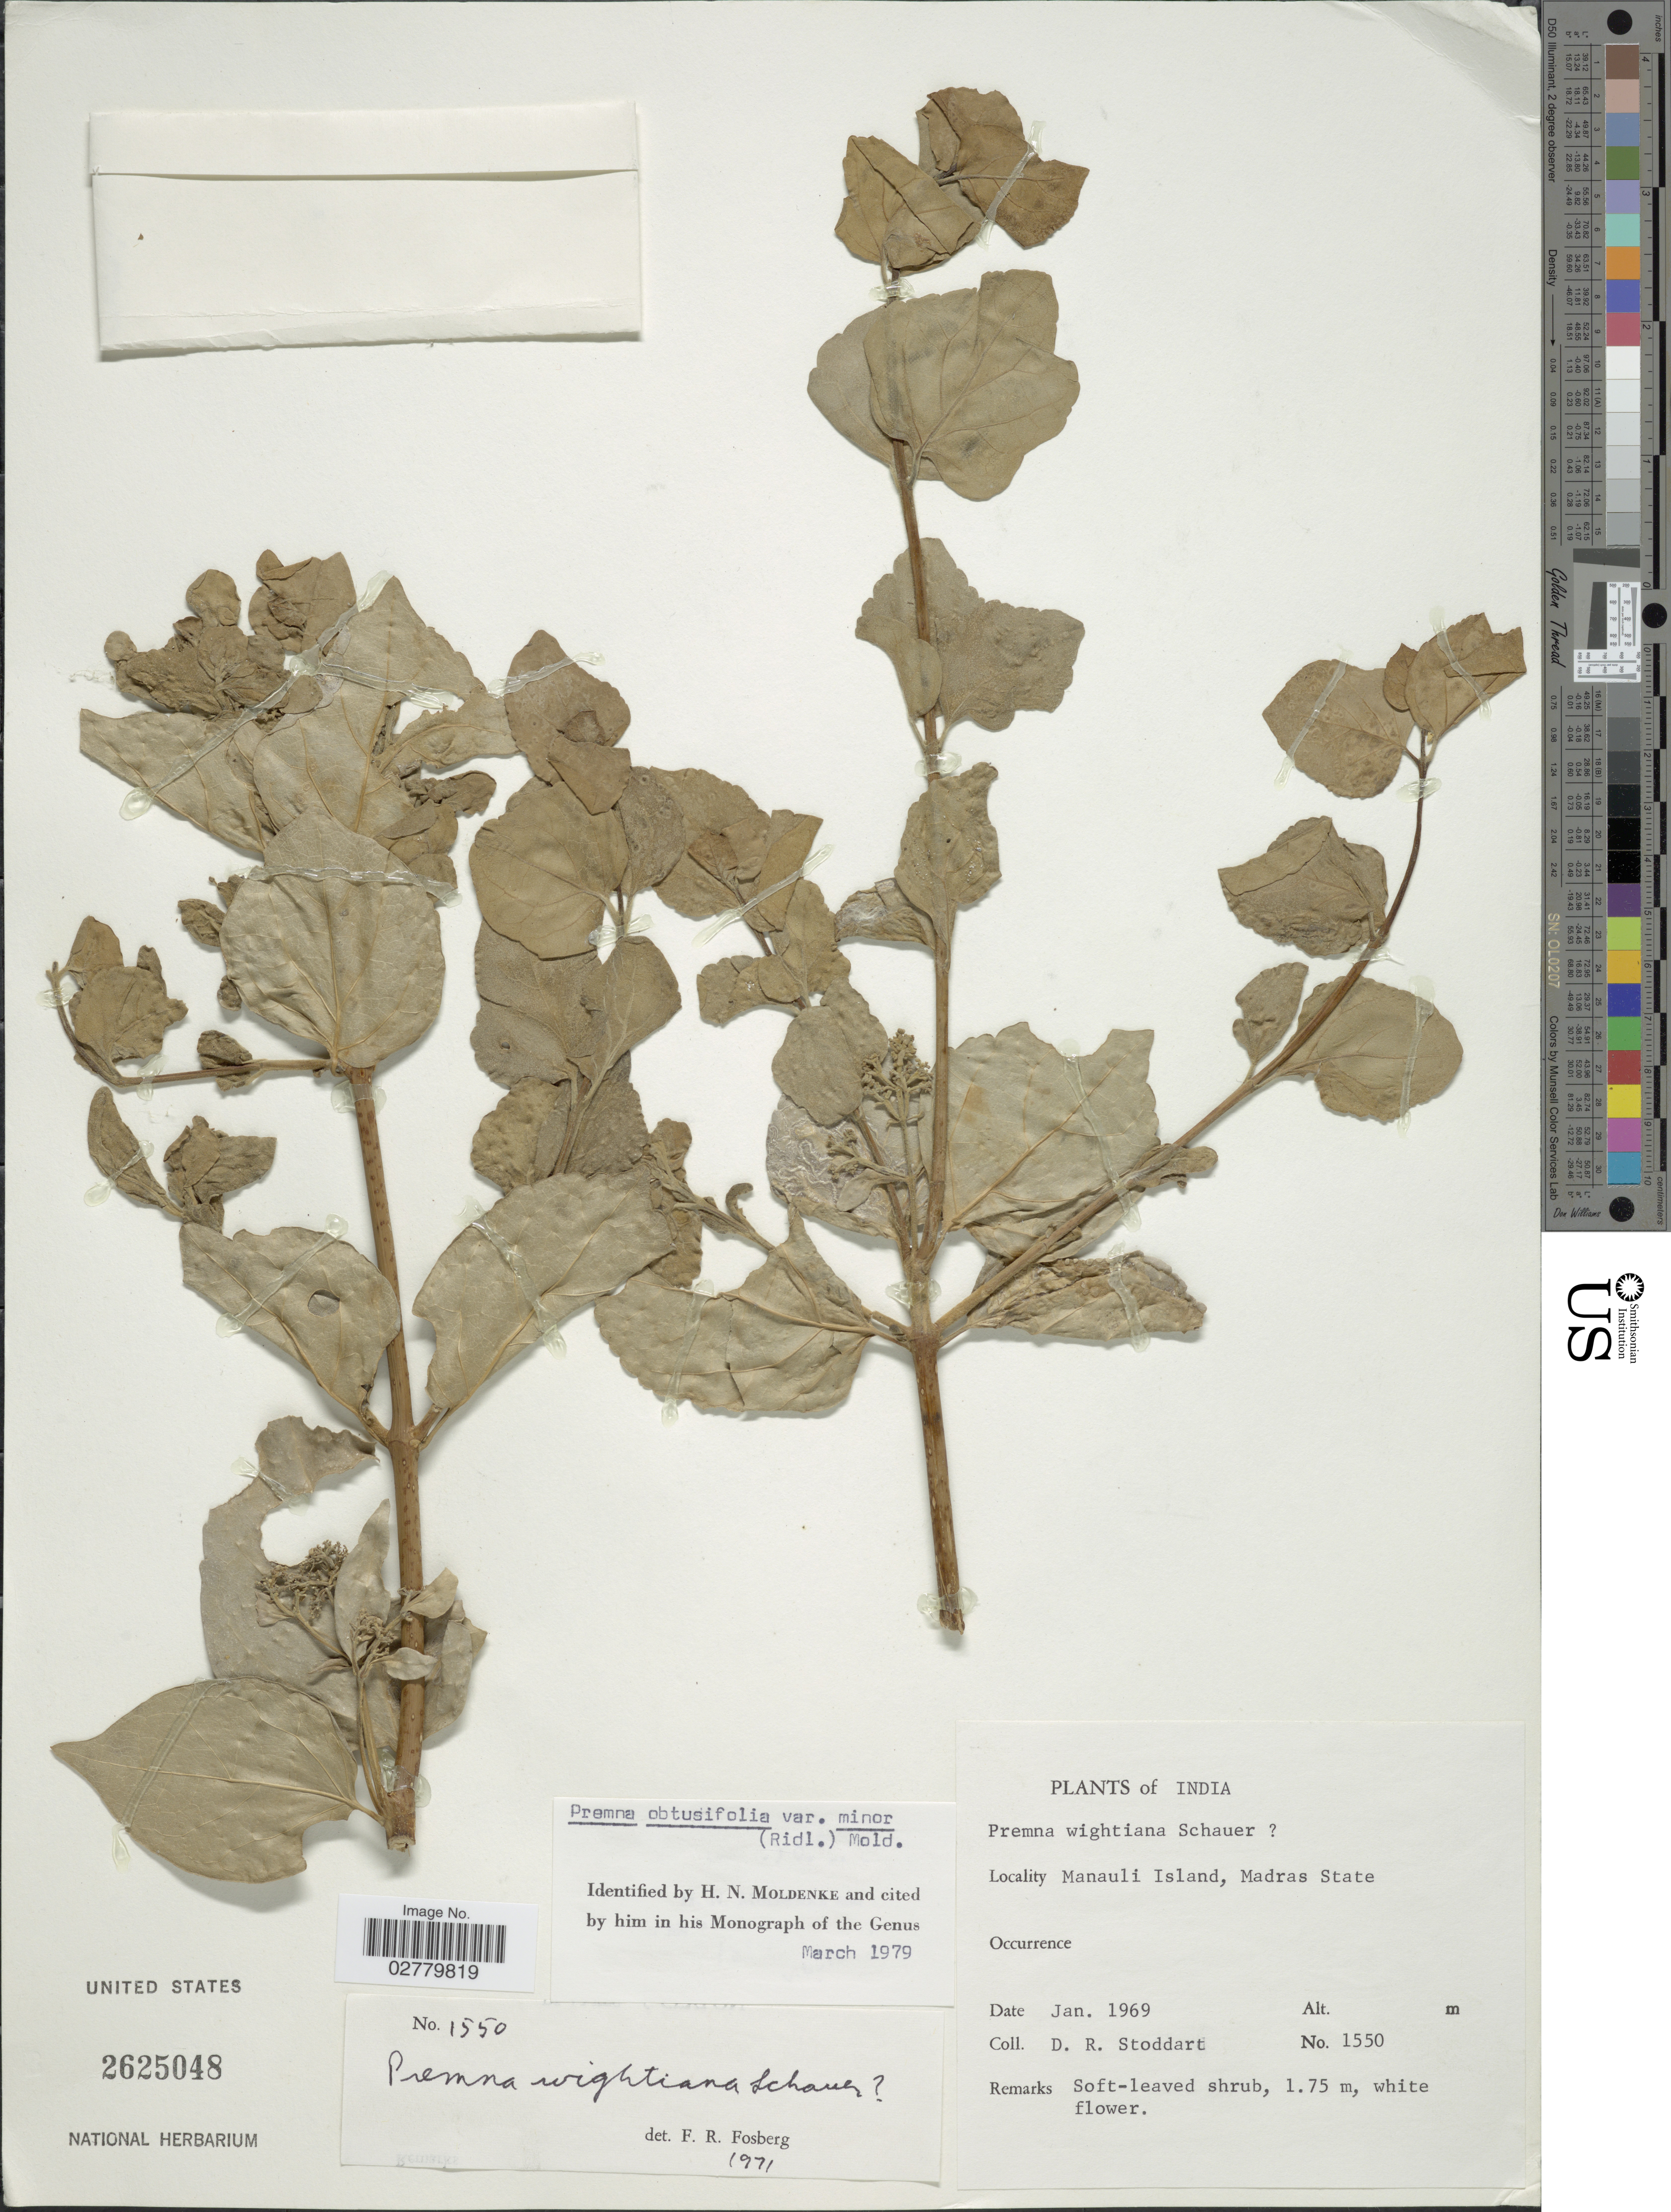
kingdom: Plantae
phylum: Tracheophyta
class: Magnoliopsida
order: Lamiales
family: Lamiaceae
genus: Premna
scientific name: Premna obtusifolia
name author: R. Br.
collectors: D. R. Stoddart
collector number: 1550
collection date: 1969-01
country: India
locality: Manauli Island, Madras State.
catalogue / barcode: US 2625048